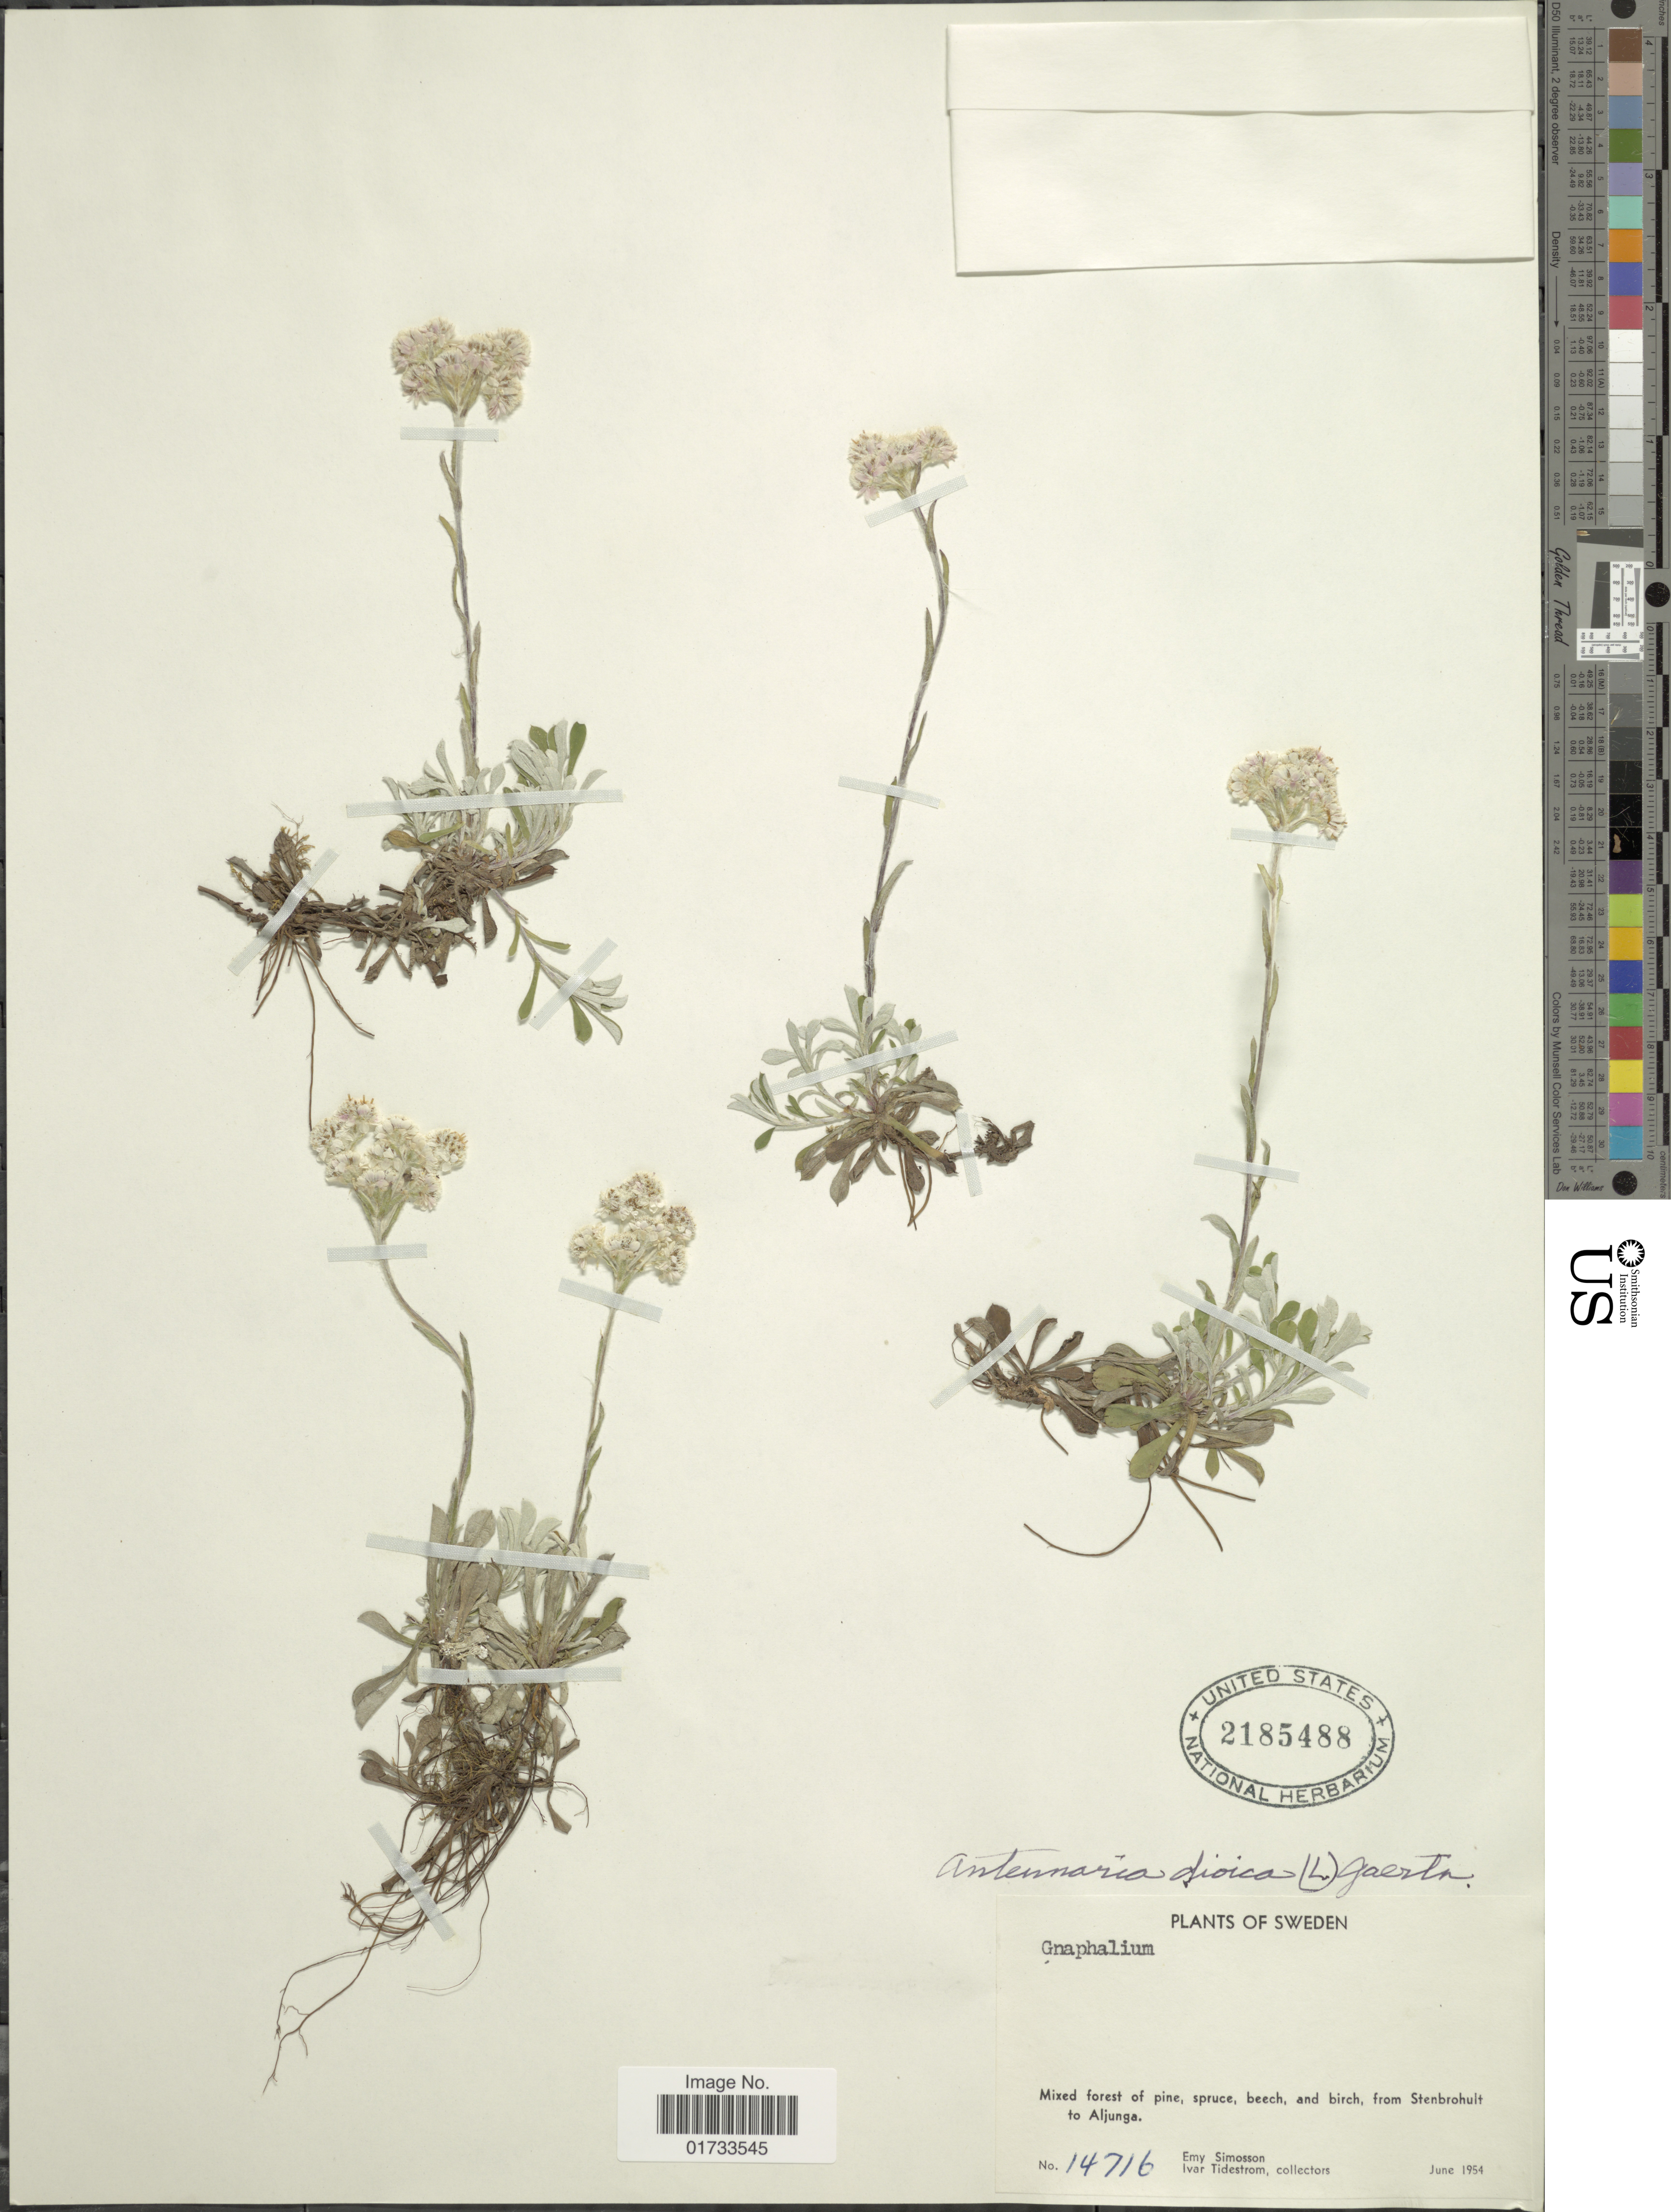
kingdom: Plantae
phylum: Tracheophyta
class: Magnoliopsida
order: Asterales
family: Asteraceae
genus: Antennaria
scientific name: Antennaria dioica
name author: (L.) Gaertn.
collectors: E. Simosson & I. F. Tidestrom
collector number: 14716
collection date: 1954-06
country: Sweden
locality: Mixed forest of pine, spruce, beech, and birchm from Stenbrohult to Aljunga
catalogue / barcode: US 2185488